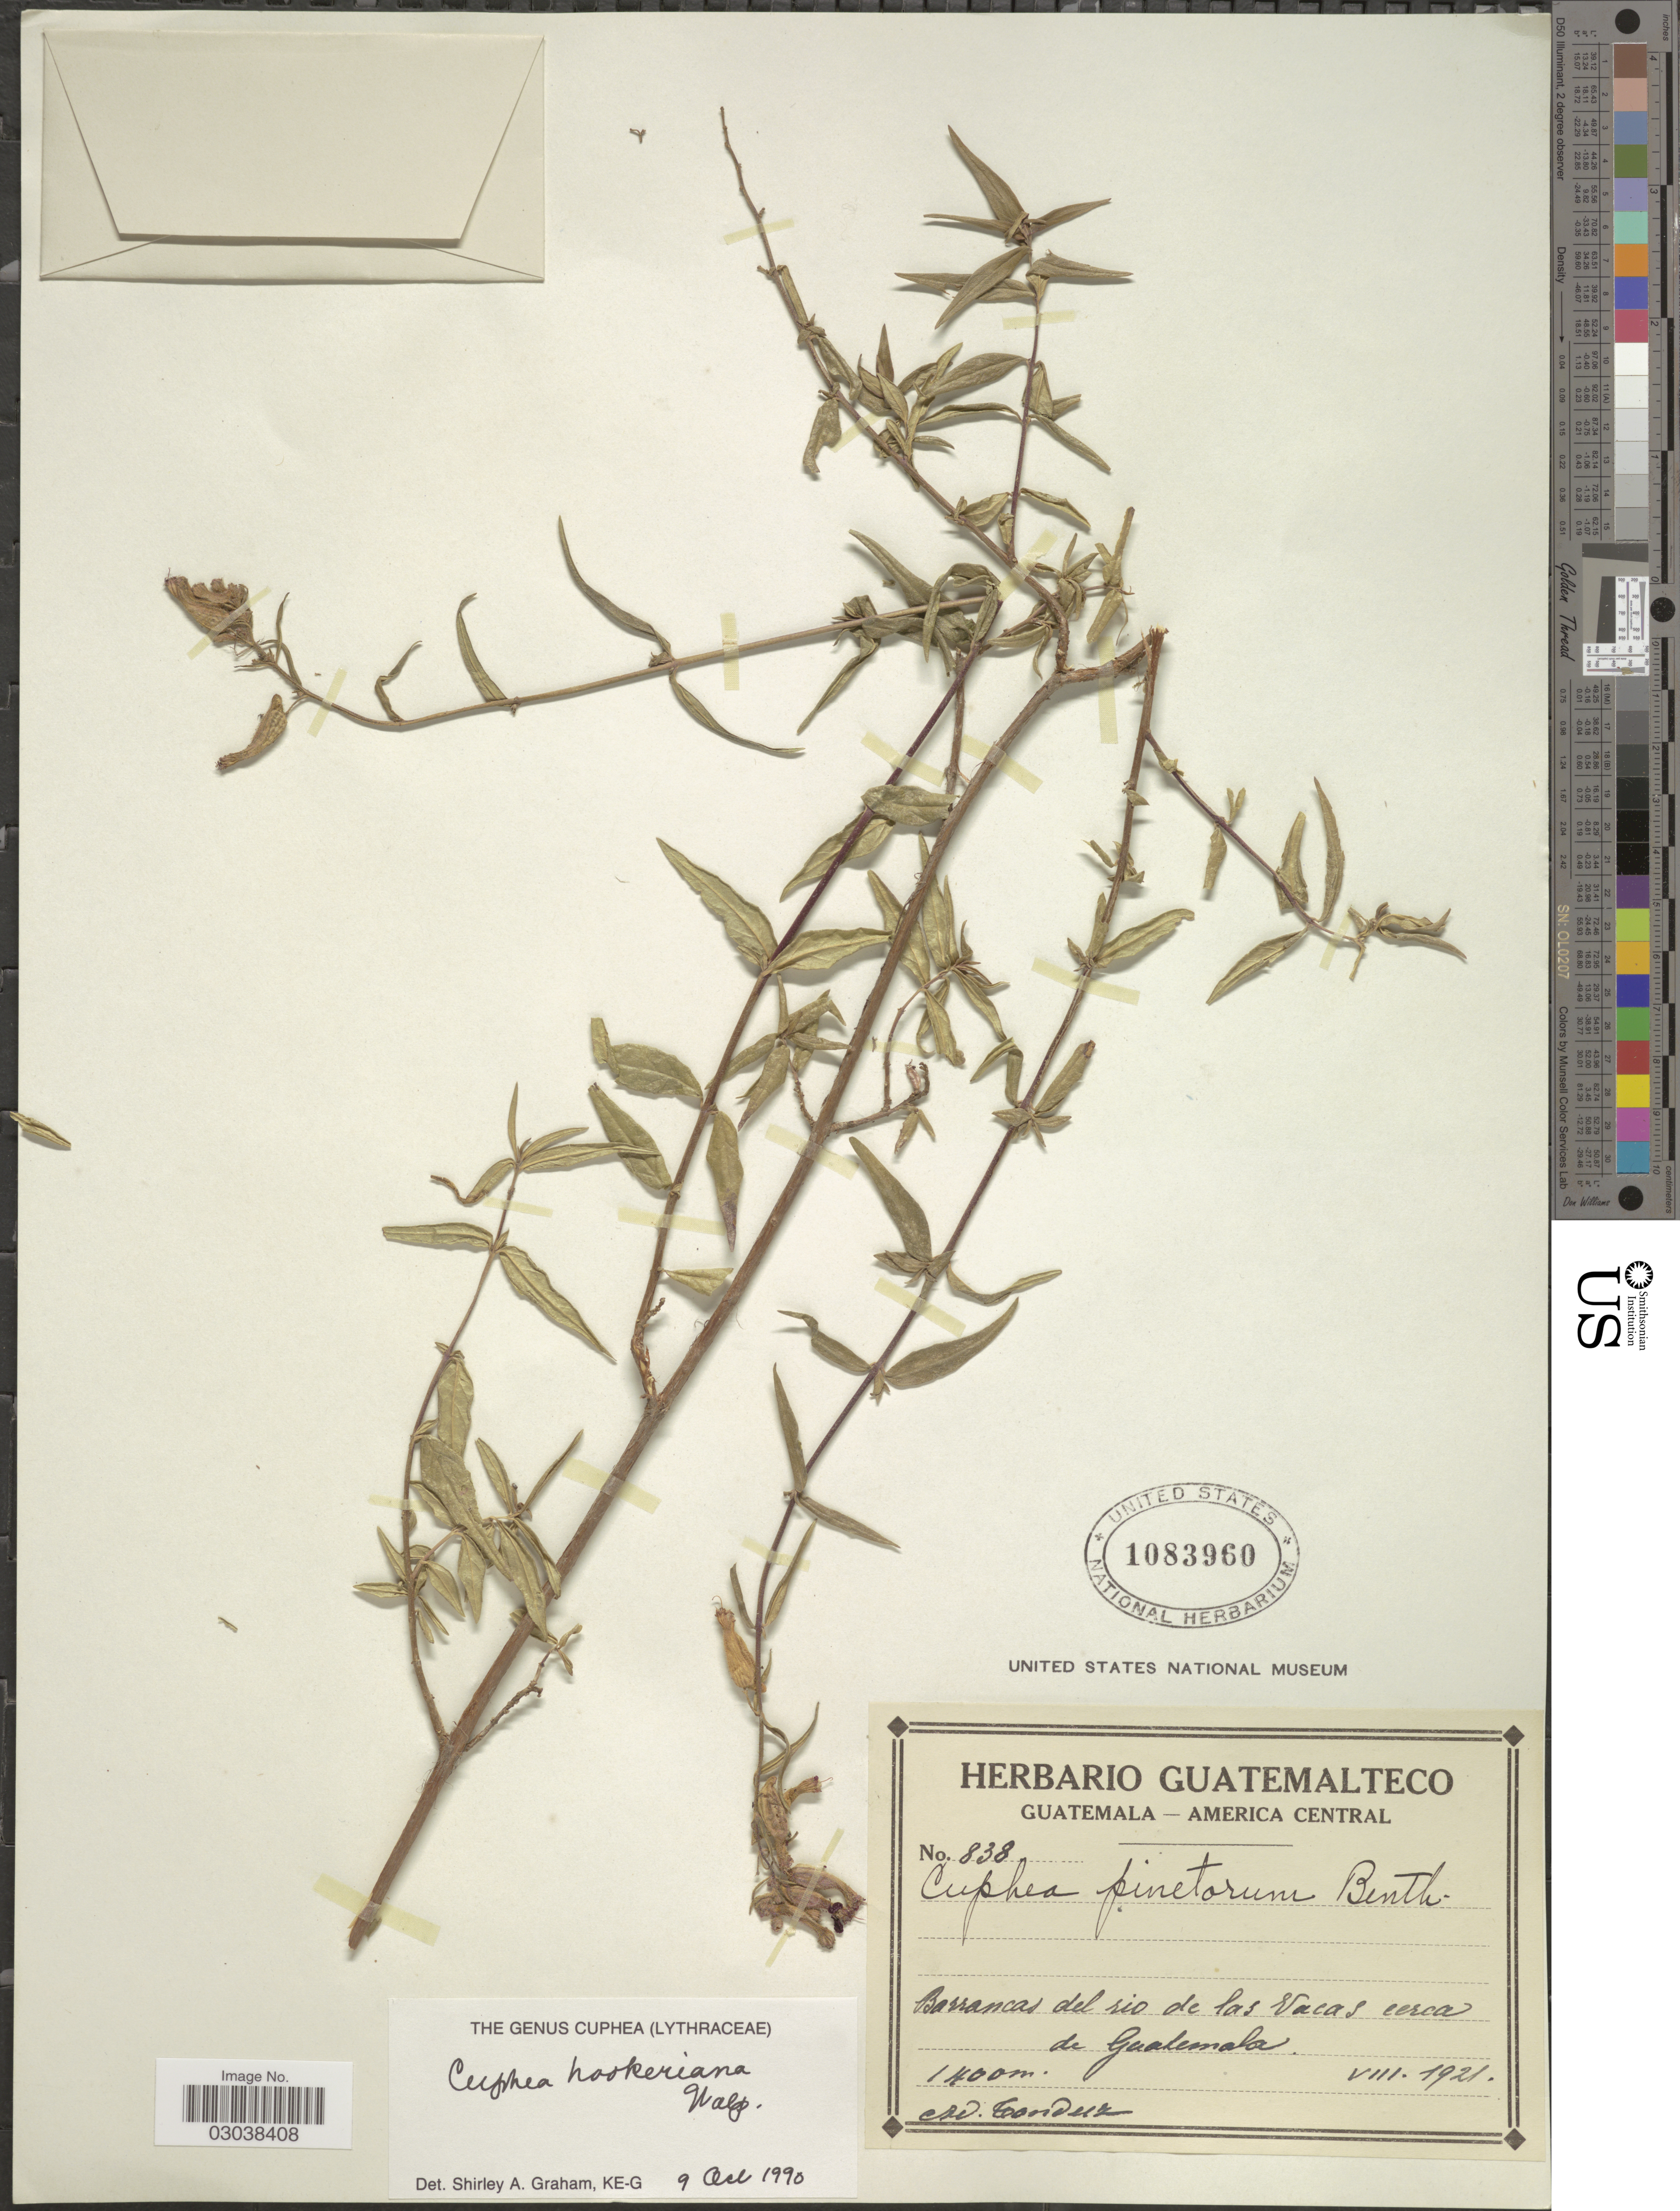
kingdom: Plantae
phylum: Tracheophyta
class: Magnoliopsida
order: Myrtales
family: Lythraceae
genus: Cuphea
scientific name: Cuphea hookeriana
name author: Walp.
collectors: A. Tonduz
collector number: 838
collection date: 1921-08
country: Guatemala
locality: Barrancas del rio de las Vacas cerca de Guatemala.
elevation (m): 1400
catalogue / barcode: US 1083960